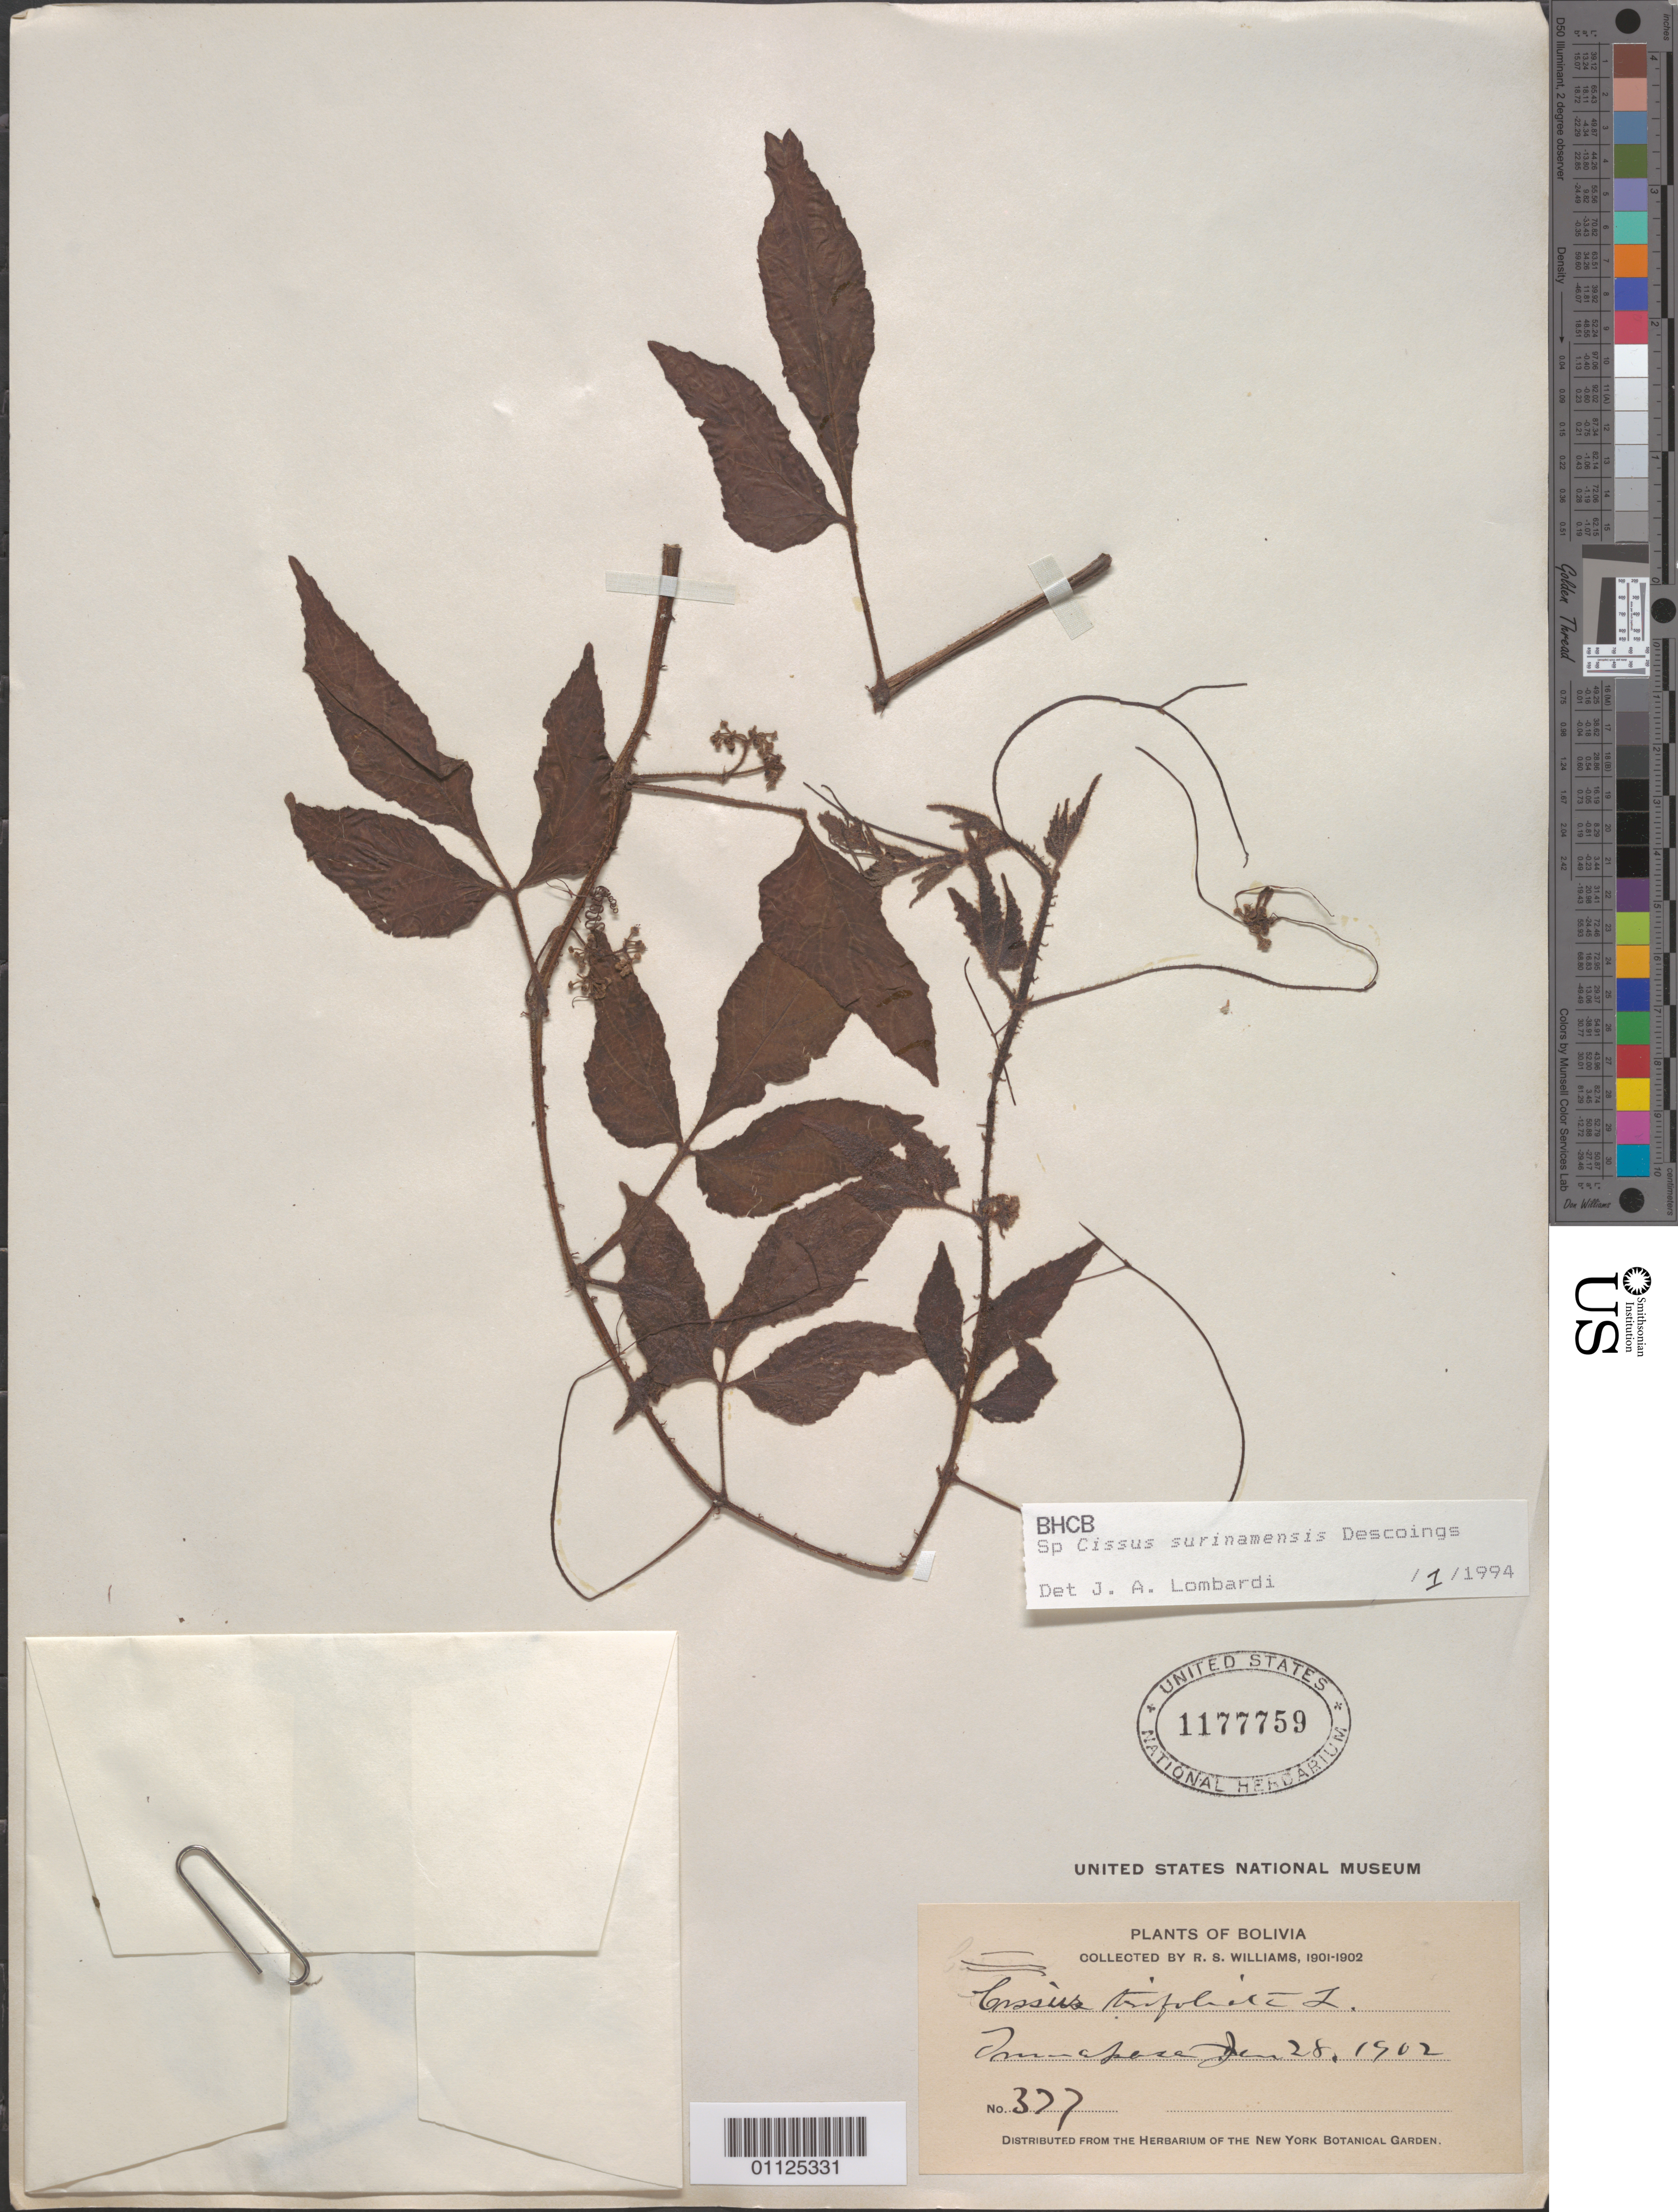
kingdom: Plantae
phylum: Tracheophyta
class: Magnoliopsida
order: Vitales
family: Vitaceae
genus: Cissus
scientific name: Cissus surinamensis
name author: Desc.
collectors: R. S. Williams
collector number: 377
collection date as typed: Jan. 28, 1902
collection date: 1902-01-28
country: Bolivia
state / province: La Paz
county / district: Iturralde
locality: Tumupasa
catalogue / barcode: US 1177759